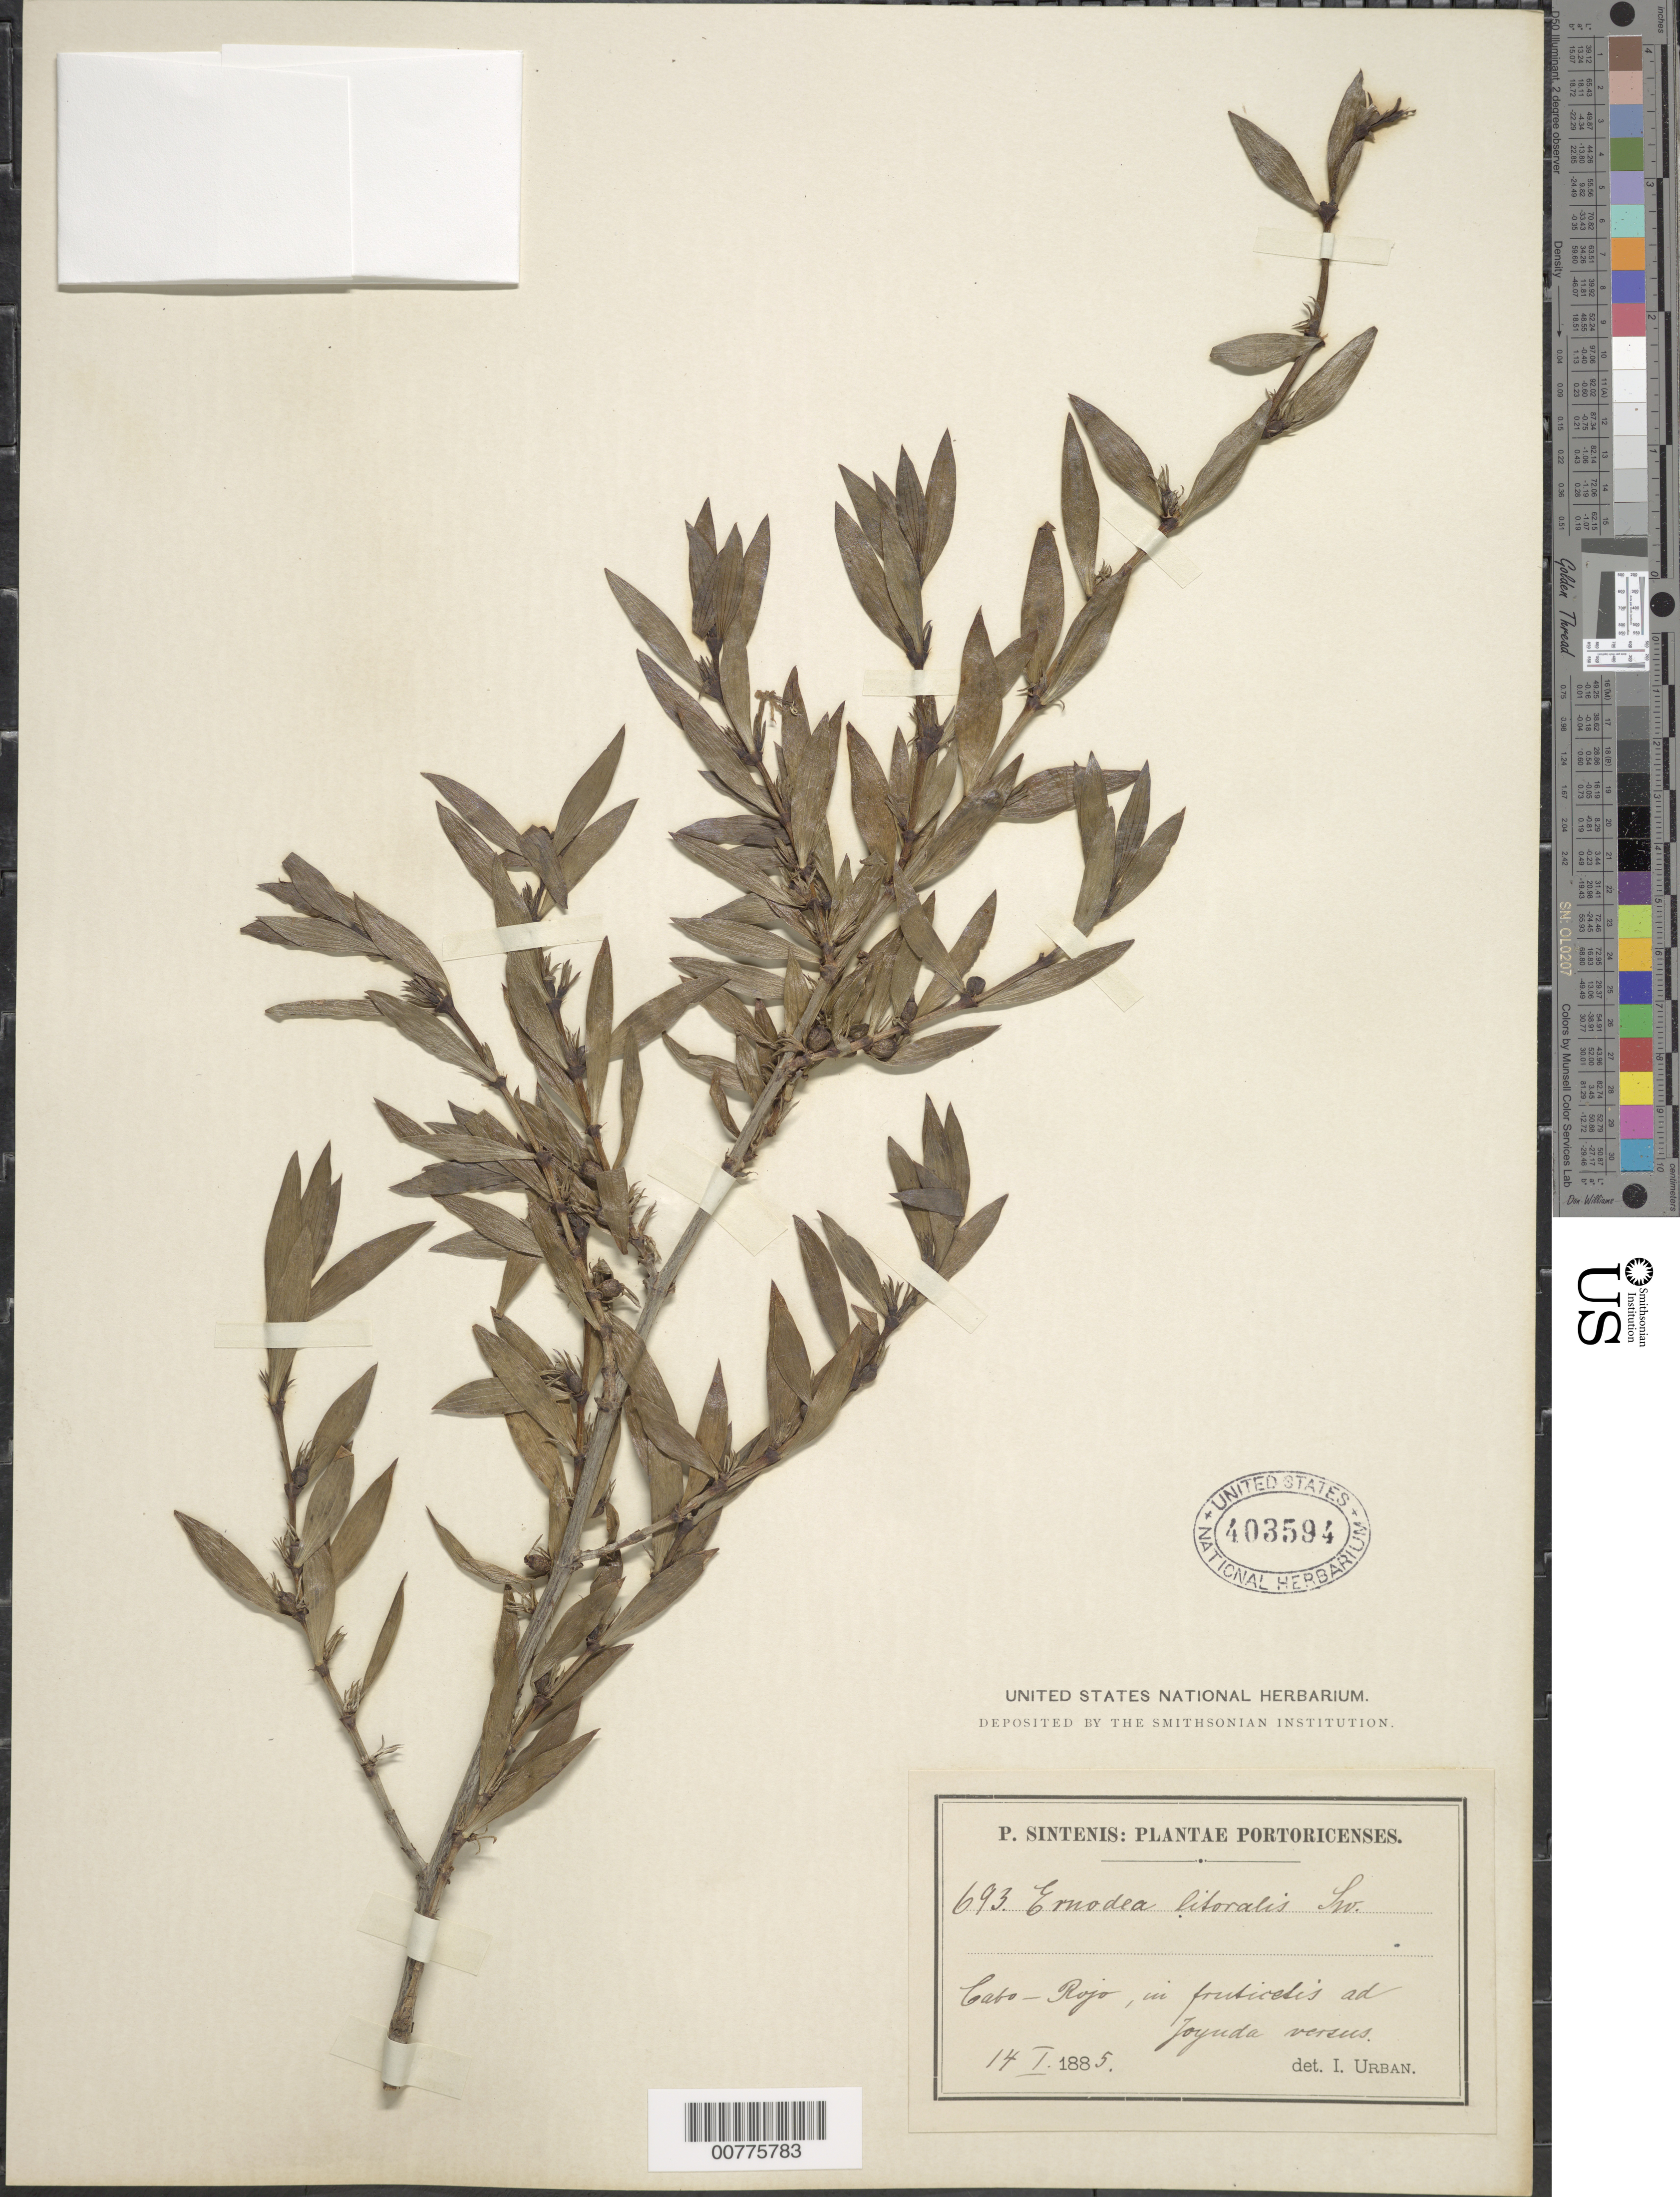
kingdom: Plantae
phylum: Tracheophyta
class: Magnoliopsida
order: Gentianales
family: Rubiaceae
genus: Ernodea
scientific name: Ernodea littoralis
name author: Sw.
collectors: P. Sintenis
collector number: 693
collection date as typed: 14 Jan 1885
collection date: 1885-01-14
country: Puerto Rico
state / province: Cabo Rojo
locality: Cabo Rojo, in fruticetis ad Joyuda versus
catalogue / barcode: US 403594